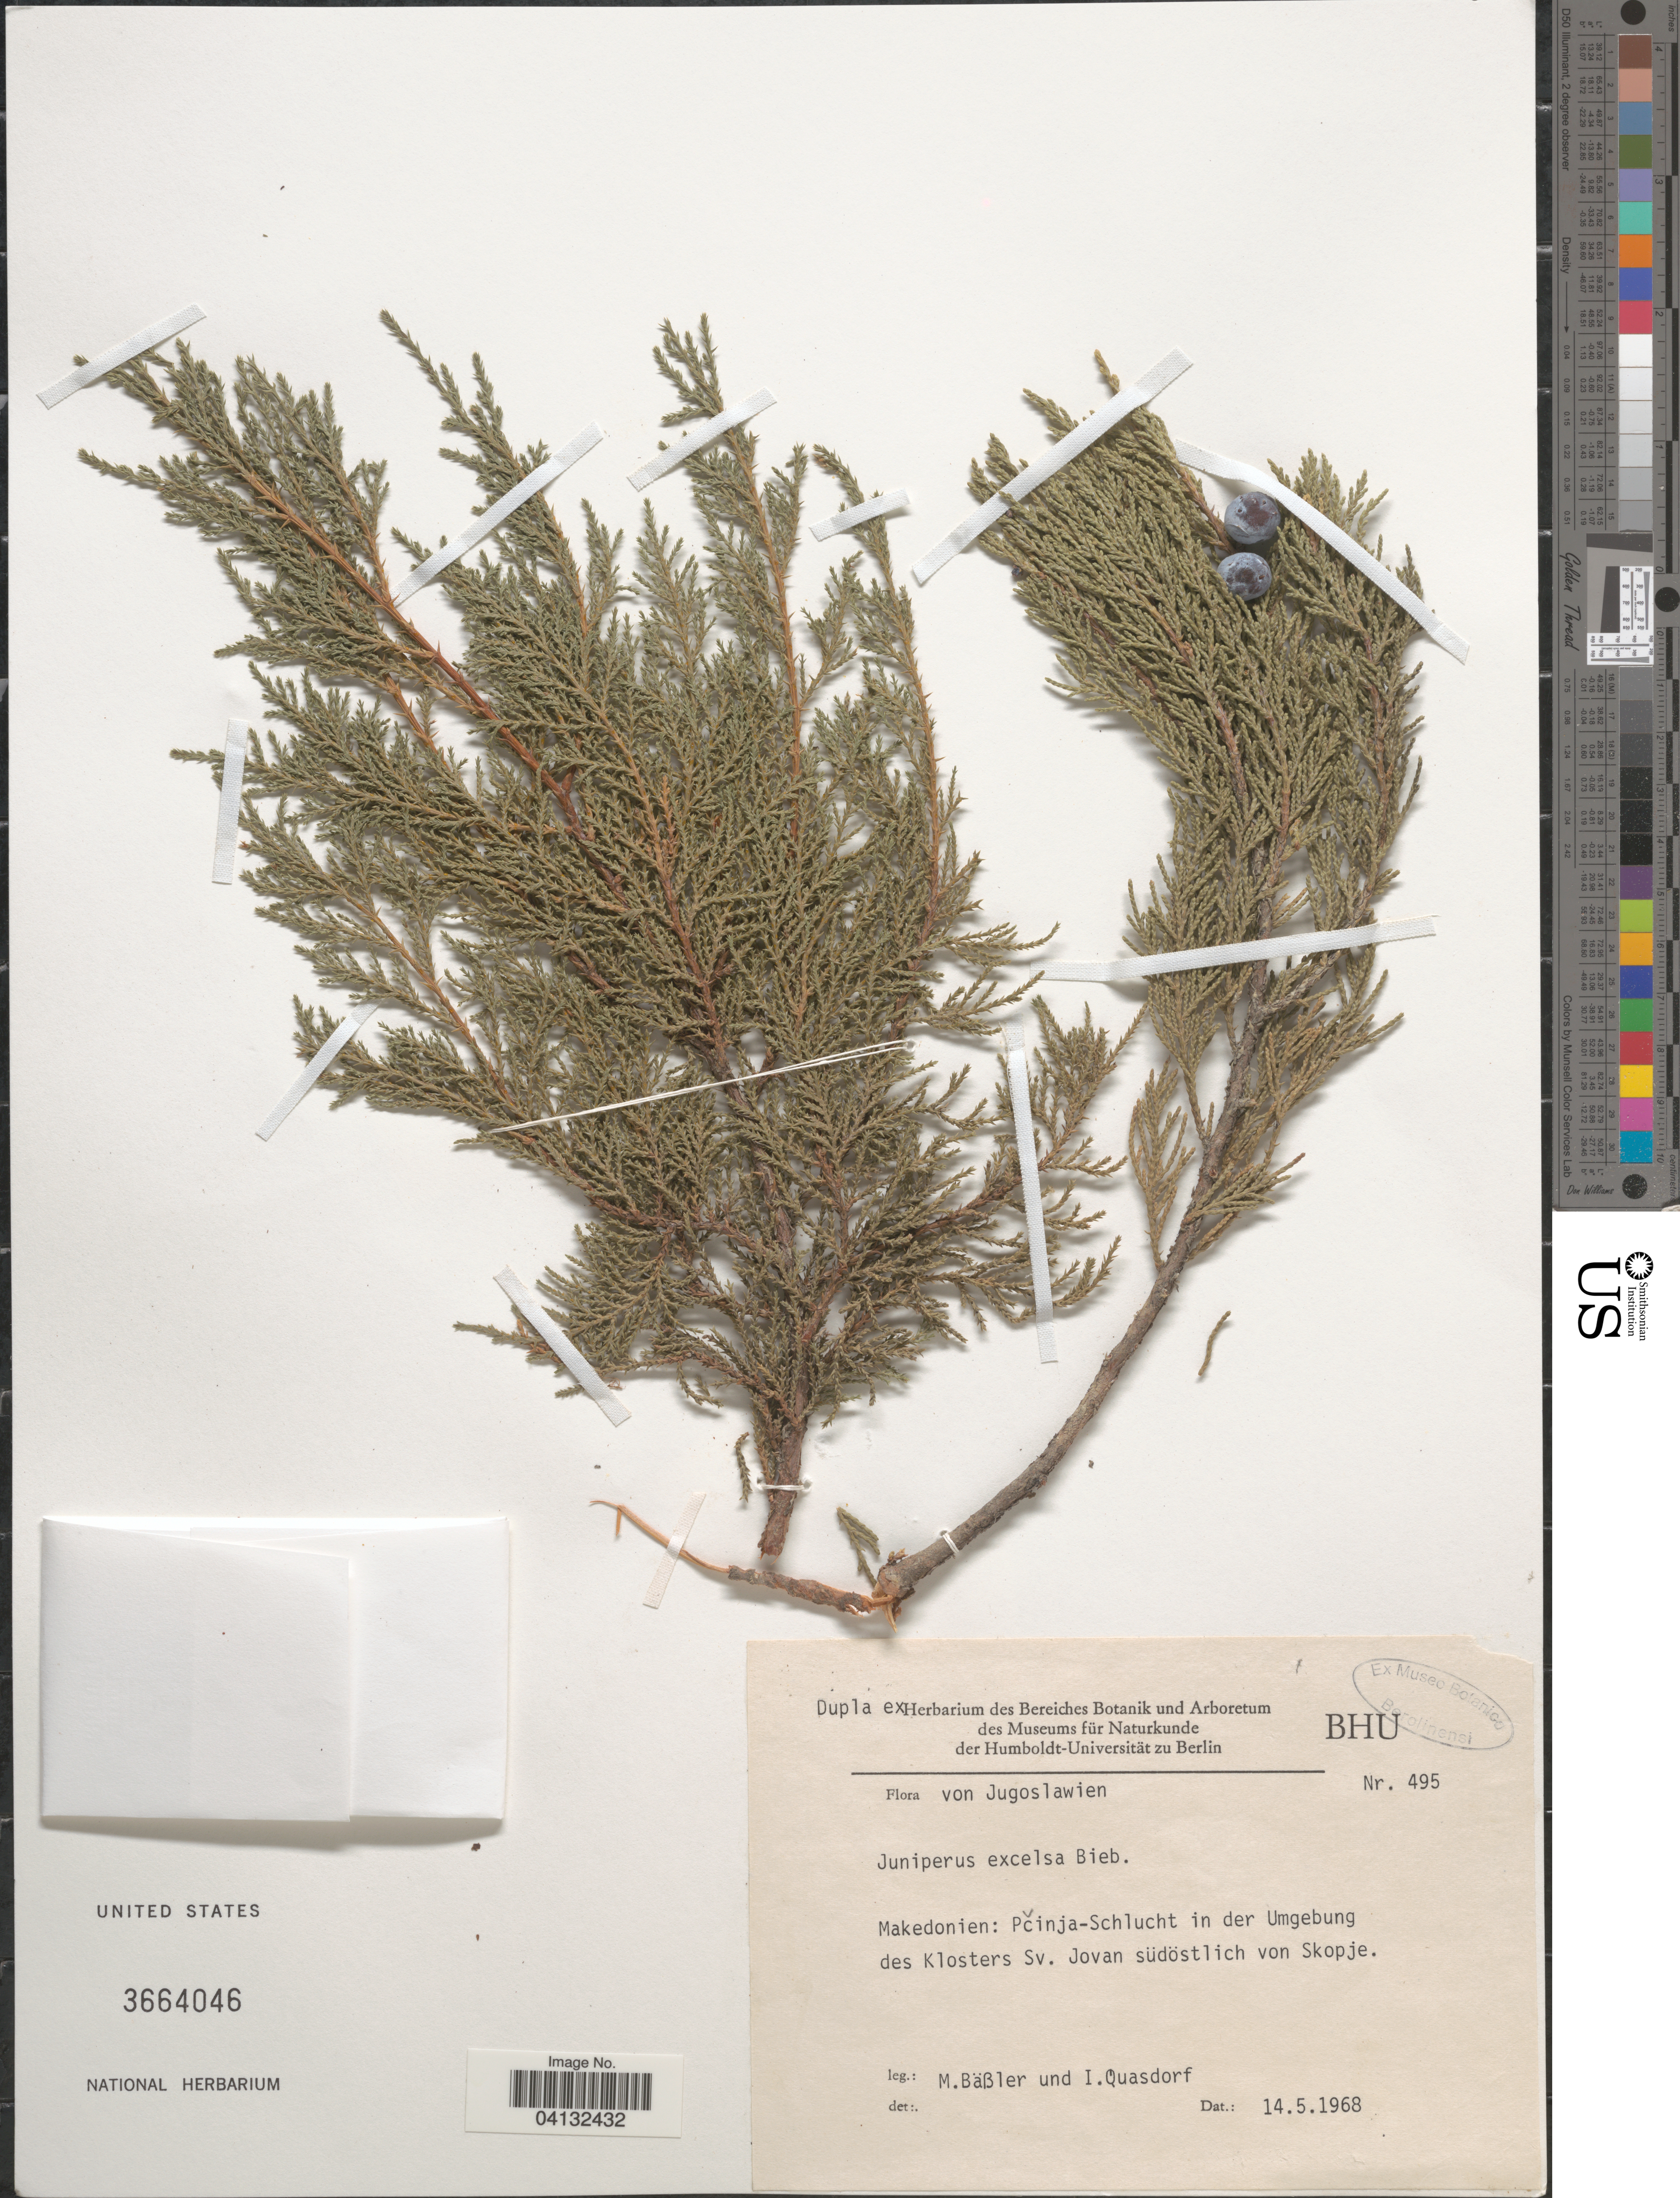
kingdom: Plantae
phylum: Tracheophyta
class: Pinopsida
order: Pinales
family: Cupressaceae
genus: Juniperus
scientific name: Juniperus excelsa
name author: M. Bieb.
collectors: M. Bässler & I. Quasdorf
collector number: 495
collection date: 1968-05-14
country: North Macedonia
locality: Makedonien: Pčinja-Schlucht in der Umgebung des Klosters Sv. Jovan südöstlich von Skopje.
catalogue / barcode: US 3664046